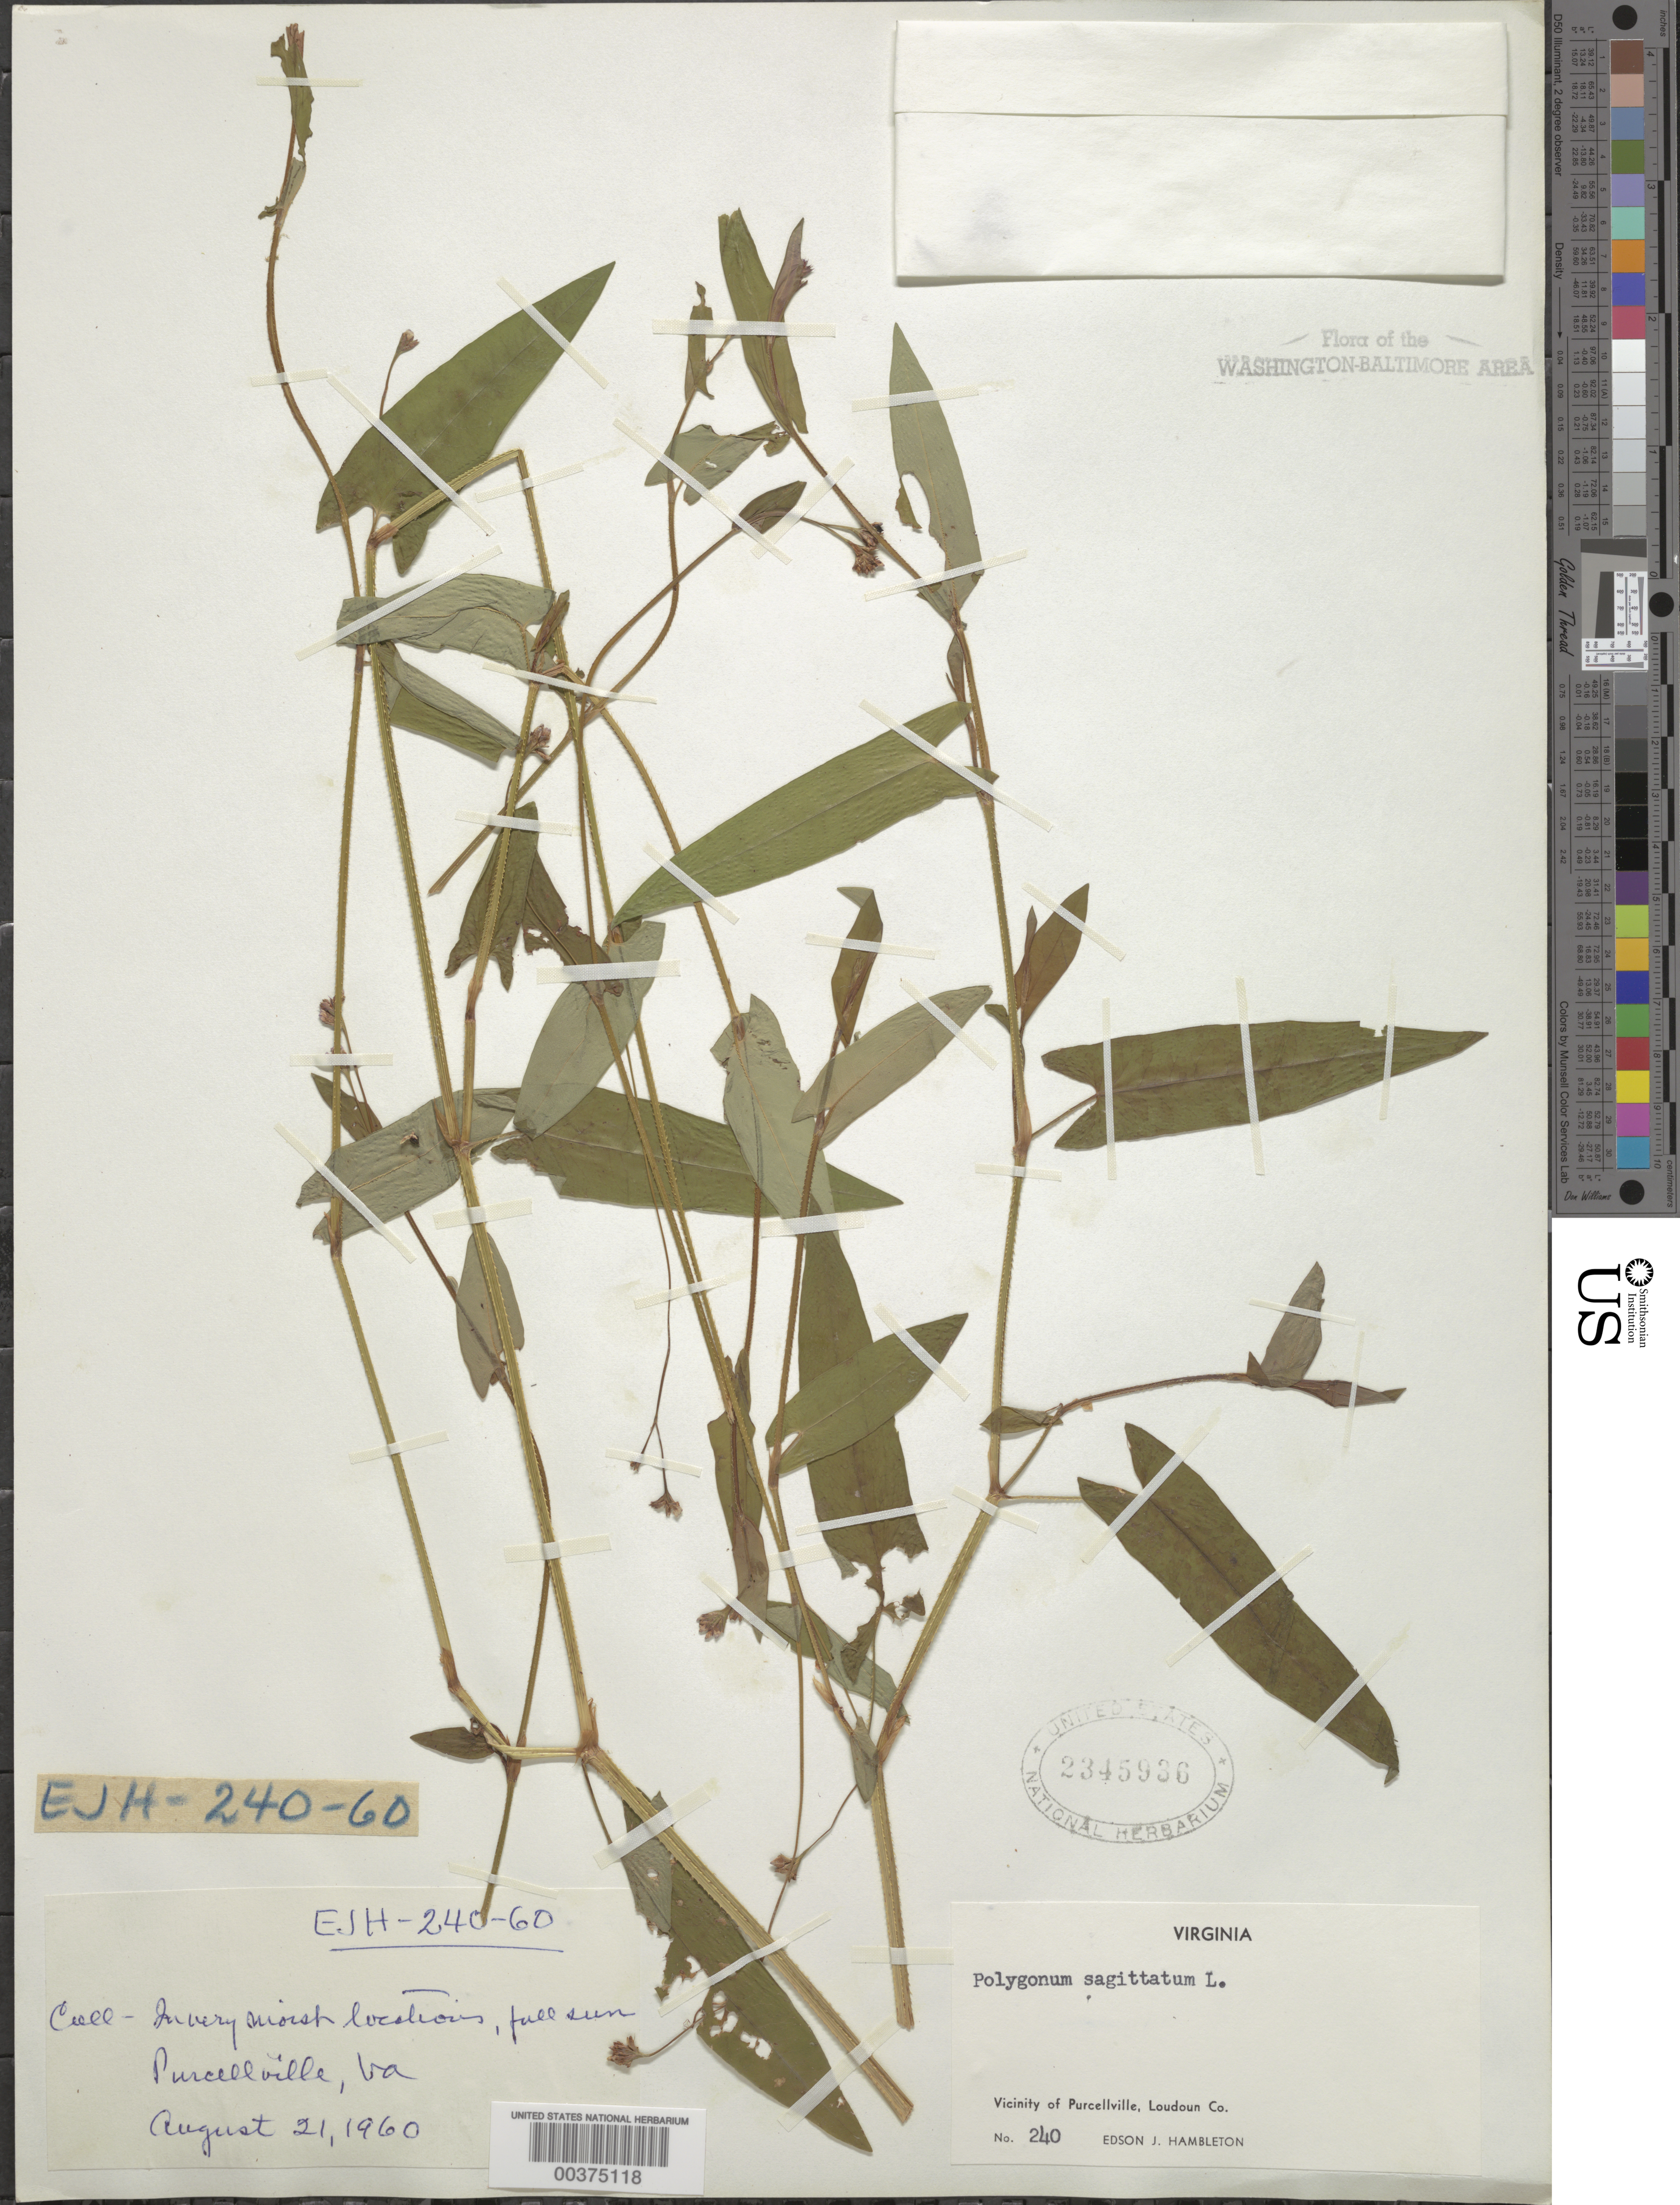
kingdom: Plantae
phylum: Tracheophyta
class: Magnoliopsida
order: Caryophyllales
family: Polygonaceae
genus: Persicaria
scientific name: Persicaria sagittata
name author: (L.) H. Gross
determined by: Atha, D. E.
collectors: E. Hambleton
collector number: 240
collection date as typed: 21 Aug 1960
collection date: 1960-08-21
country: United States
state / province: Virginia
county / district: Loudoun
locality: Purcellville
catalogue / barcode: US 2345936